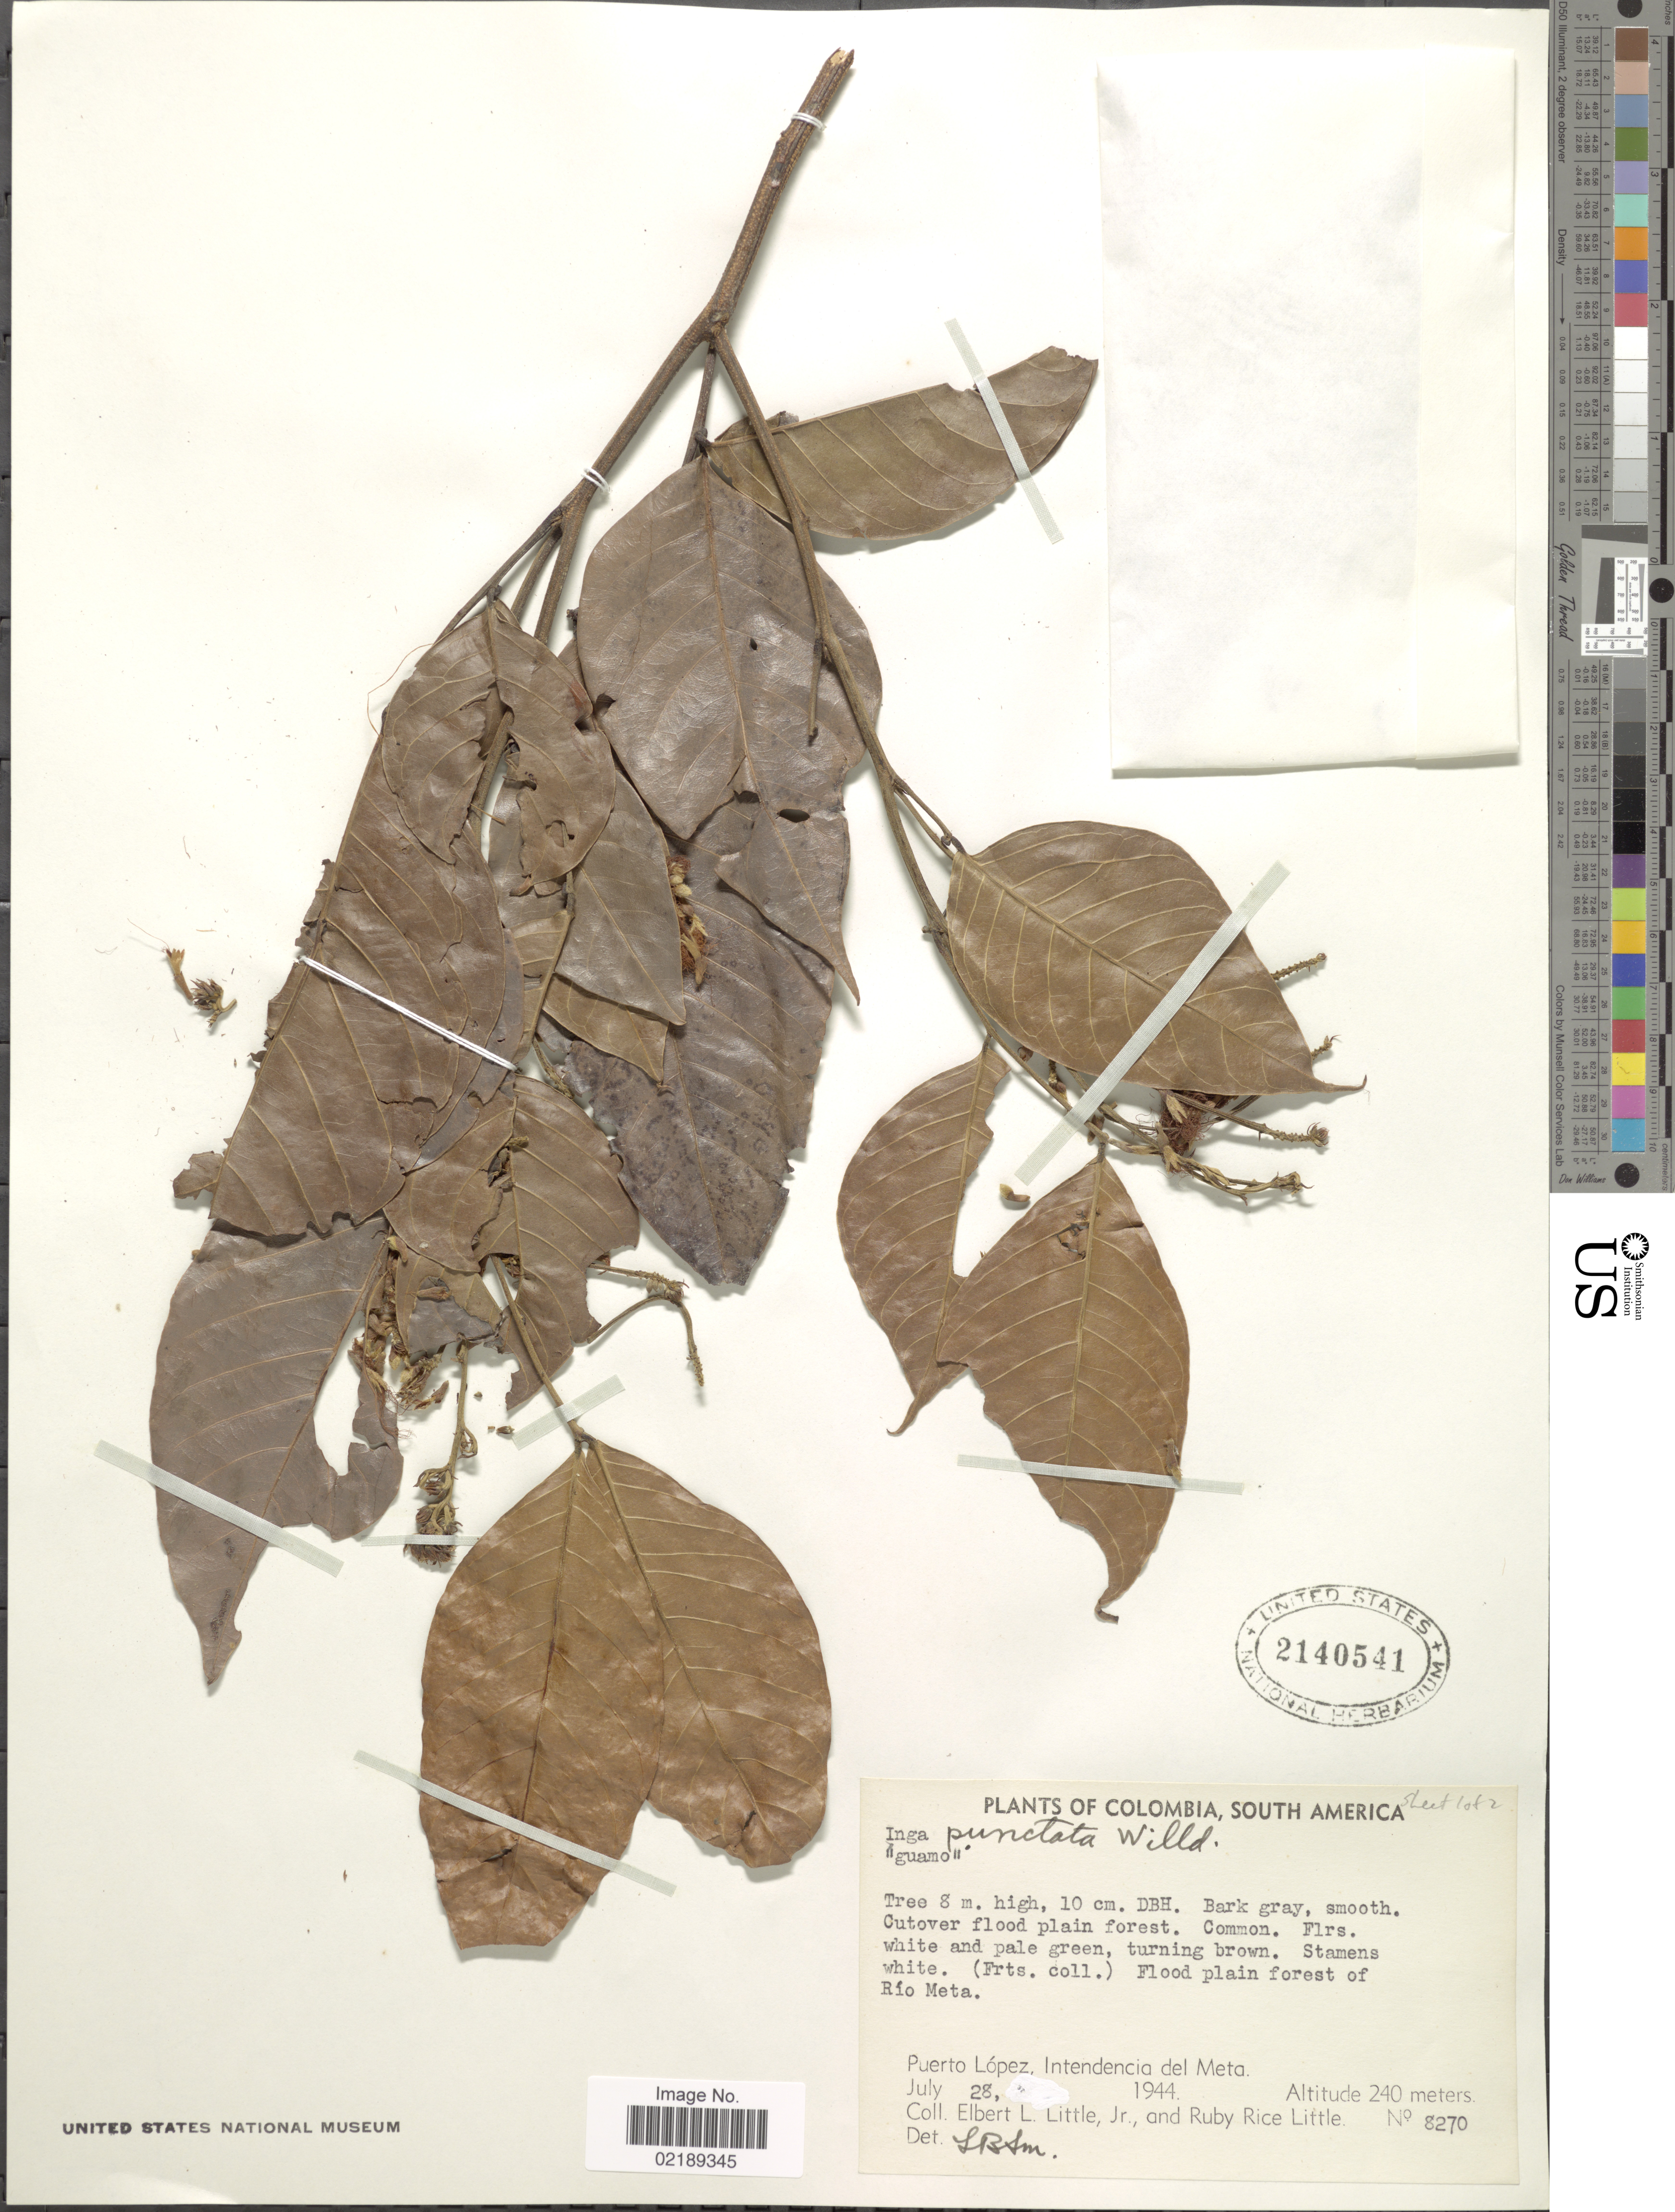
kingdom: Plantae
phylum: Tracheophyta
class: Magnoliopsida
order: Fabales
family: Fabaceae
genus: Inga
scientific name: Inga punctata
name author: Willd.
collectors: E. L. Little & R. R. Little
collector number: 8270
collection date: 1944-07-28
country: Colombia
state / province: Meta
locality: Flood plain forest of Rio Meta, Puerto Lopez, Intendencia del Meta.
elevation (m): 240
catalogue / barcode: US 2140541